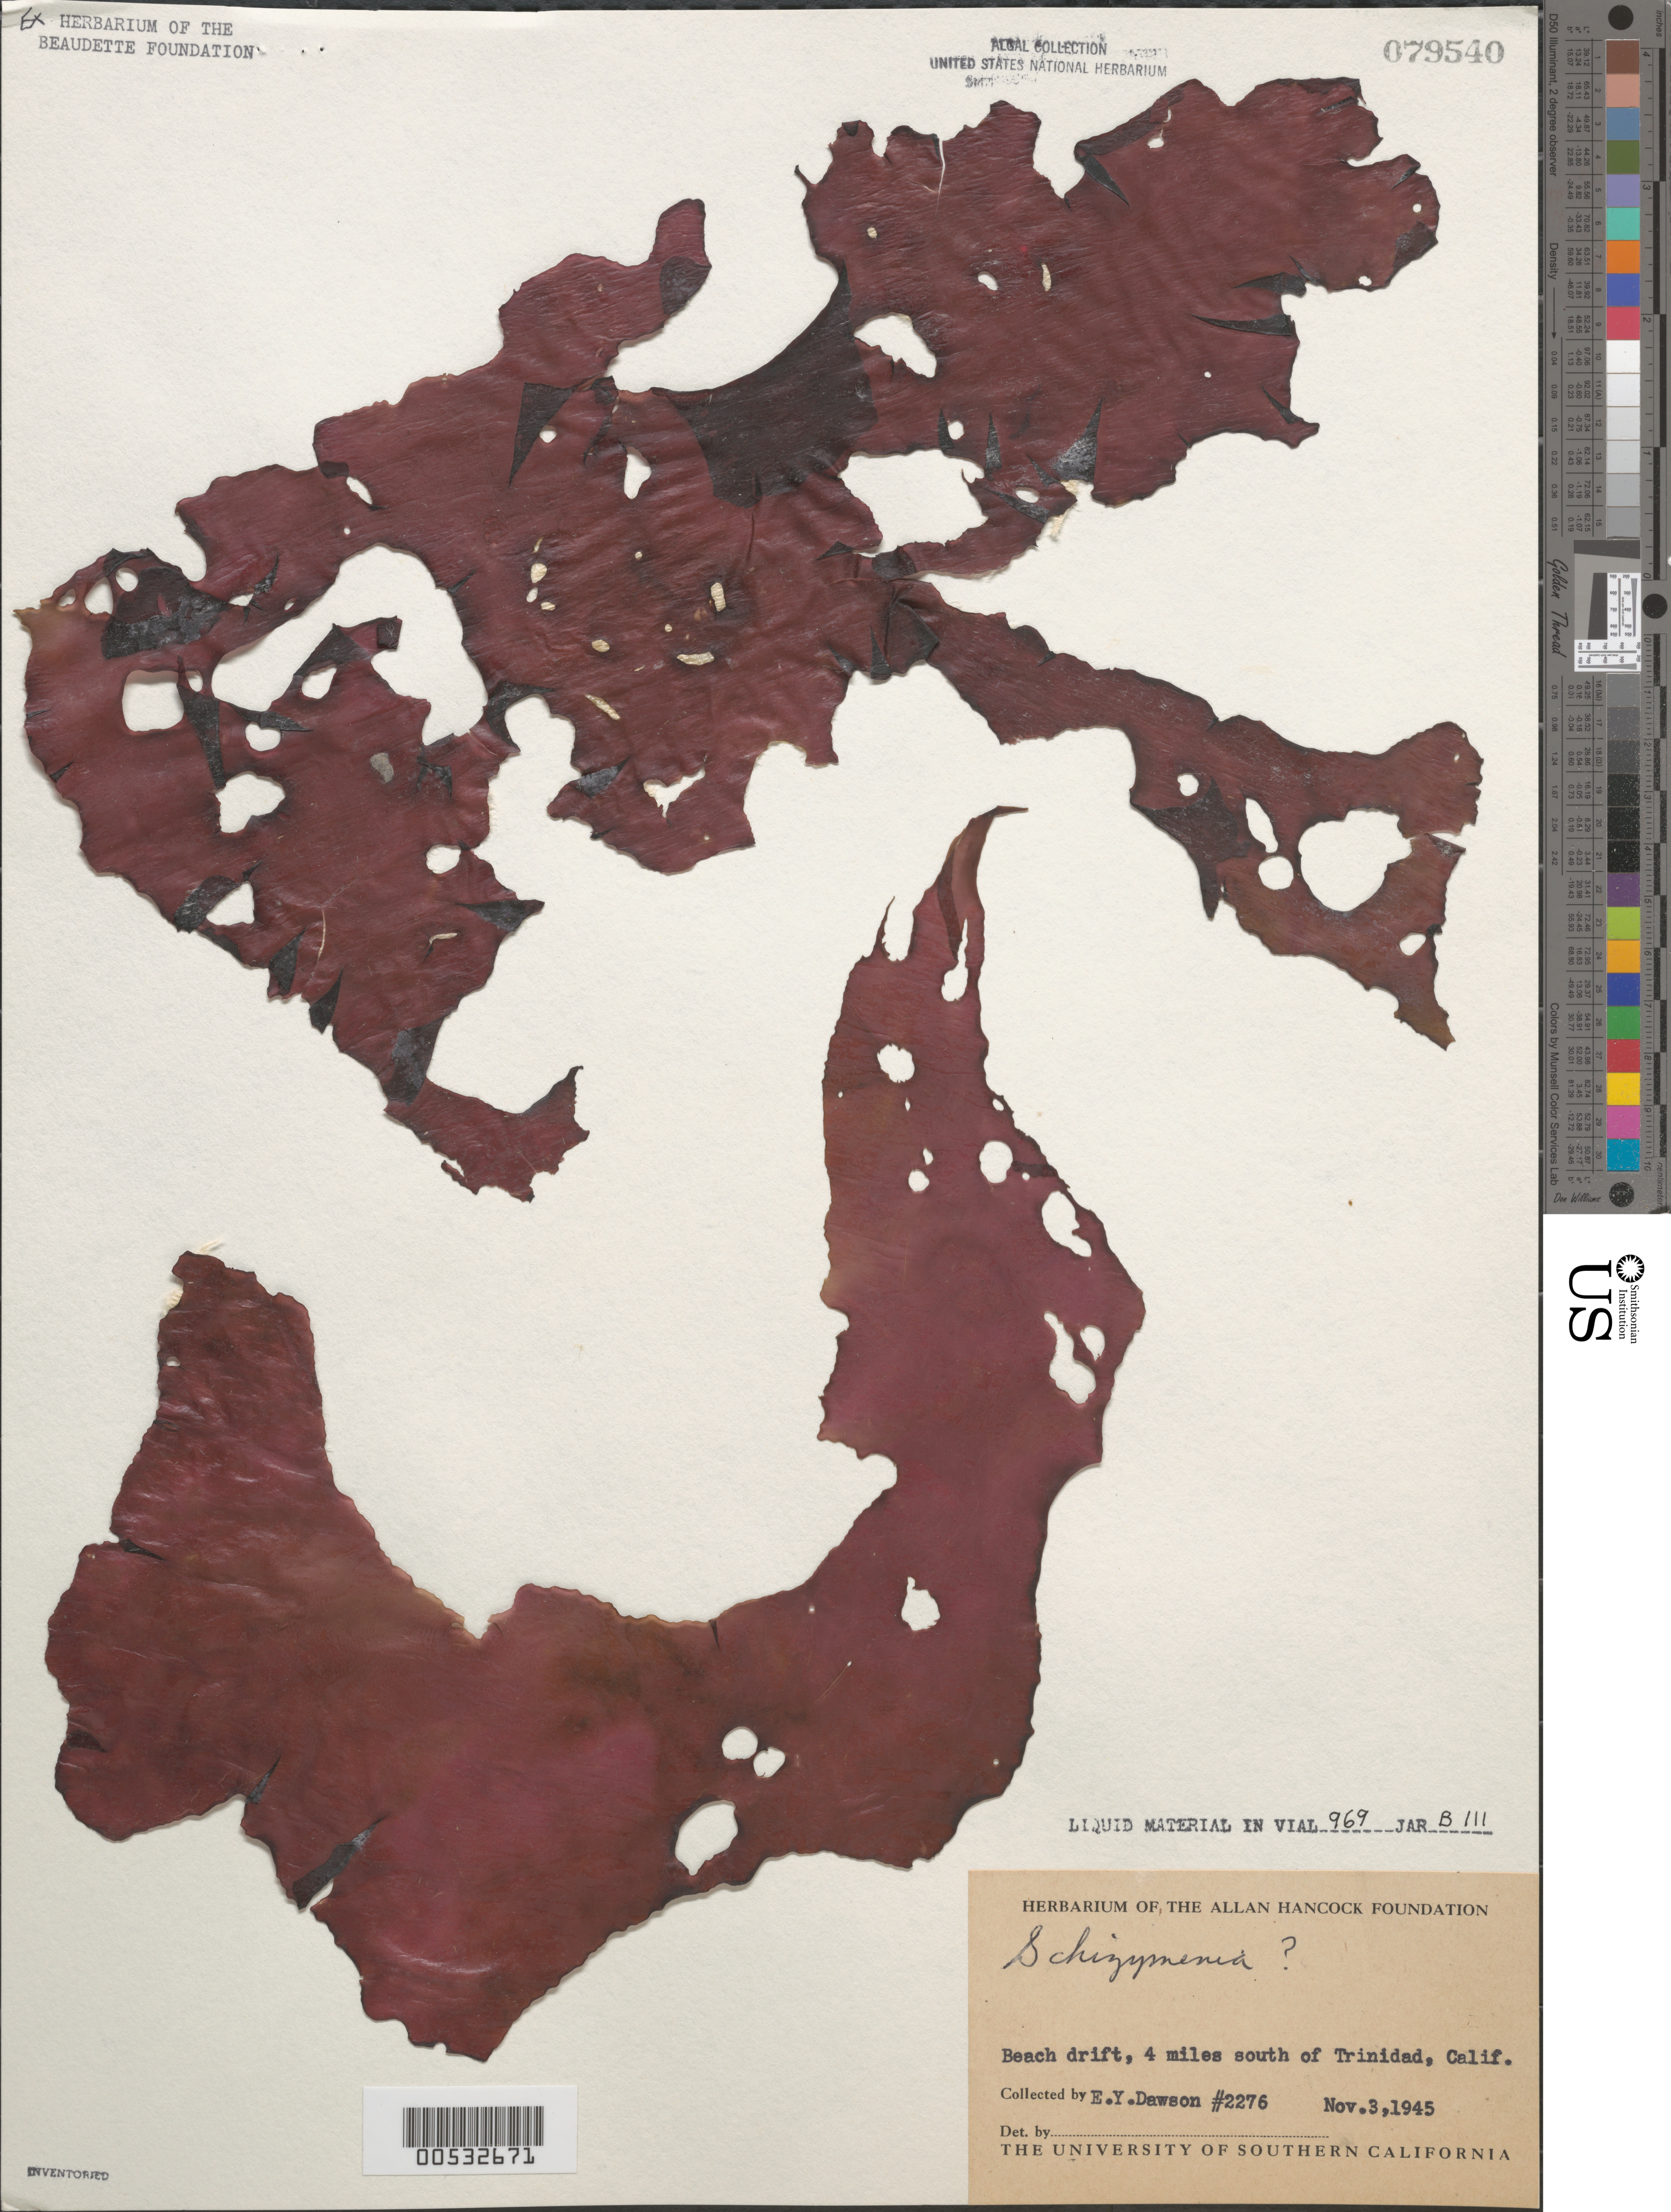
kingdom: Plantae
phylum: Rhodophyta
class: Florideophyceae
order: Nemastomatales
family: Schizymeniaceae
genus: Schizymenia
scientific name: Schizymenia sp.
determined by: Dawson, E. Y.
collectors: E. Y. Dawson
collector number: EYD 2276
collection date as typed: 03 Nov 1945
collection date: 1945-11-03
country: United States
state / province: California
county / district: Humboldt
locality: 4 miles south of Trinidad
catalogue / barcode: US 79540